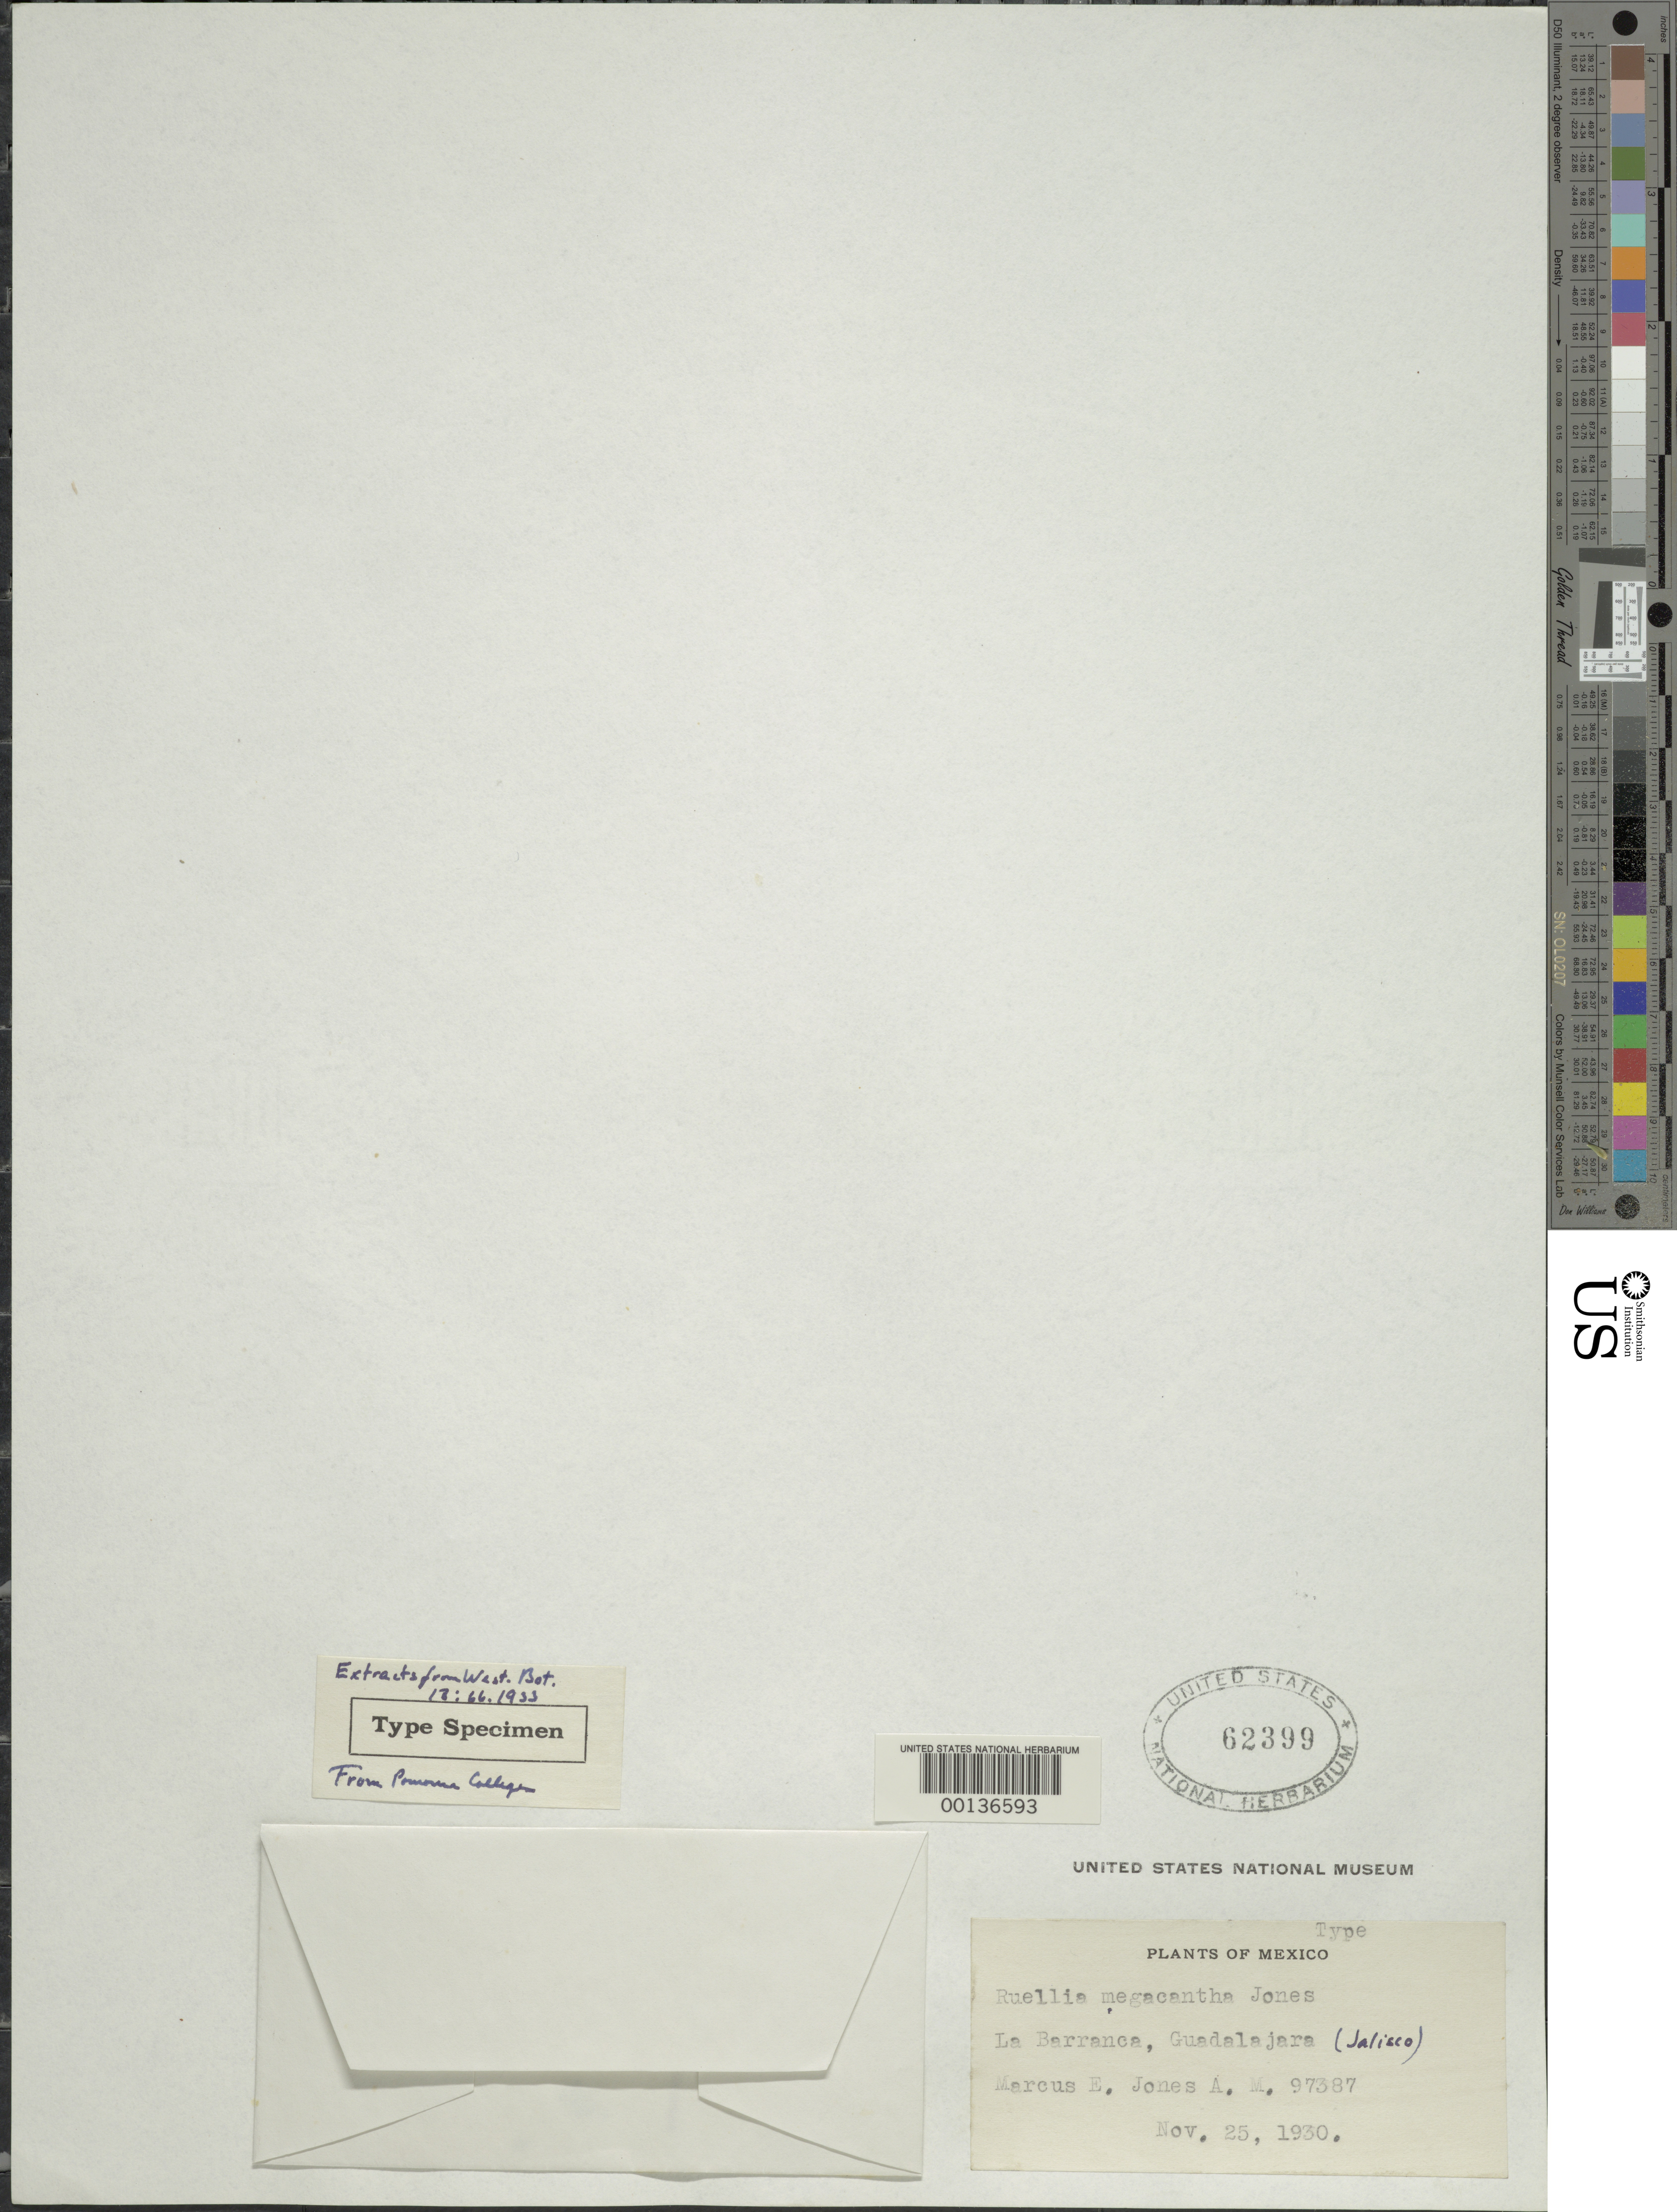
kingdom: Plantae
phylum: Tracheophyta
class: Magnoliopsida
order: Lamiales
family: Acanthaceae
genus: Ruellia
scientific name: Ruellia megacantha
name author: M.E. Jones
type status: Isotype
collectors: M. E. Jones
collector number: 97387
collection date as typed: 25 Nov 1930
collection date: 1930-11-25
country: Mexico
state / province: Jalisco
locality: La Barranca, Guadalajaea.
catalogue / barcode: US 62399